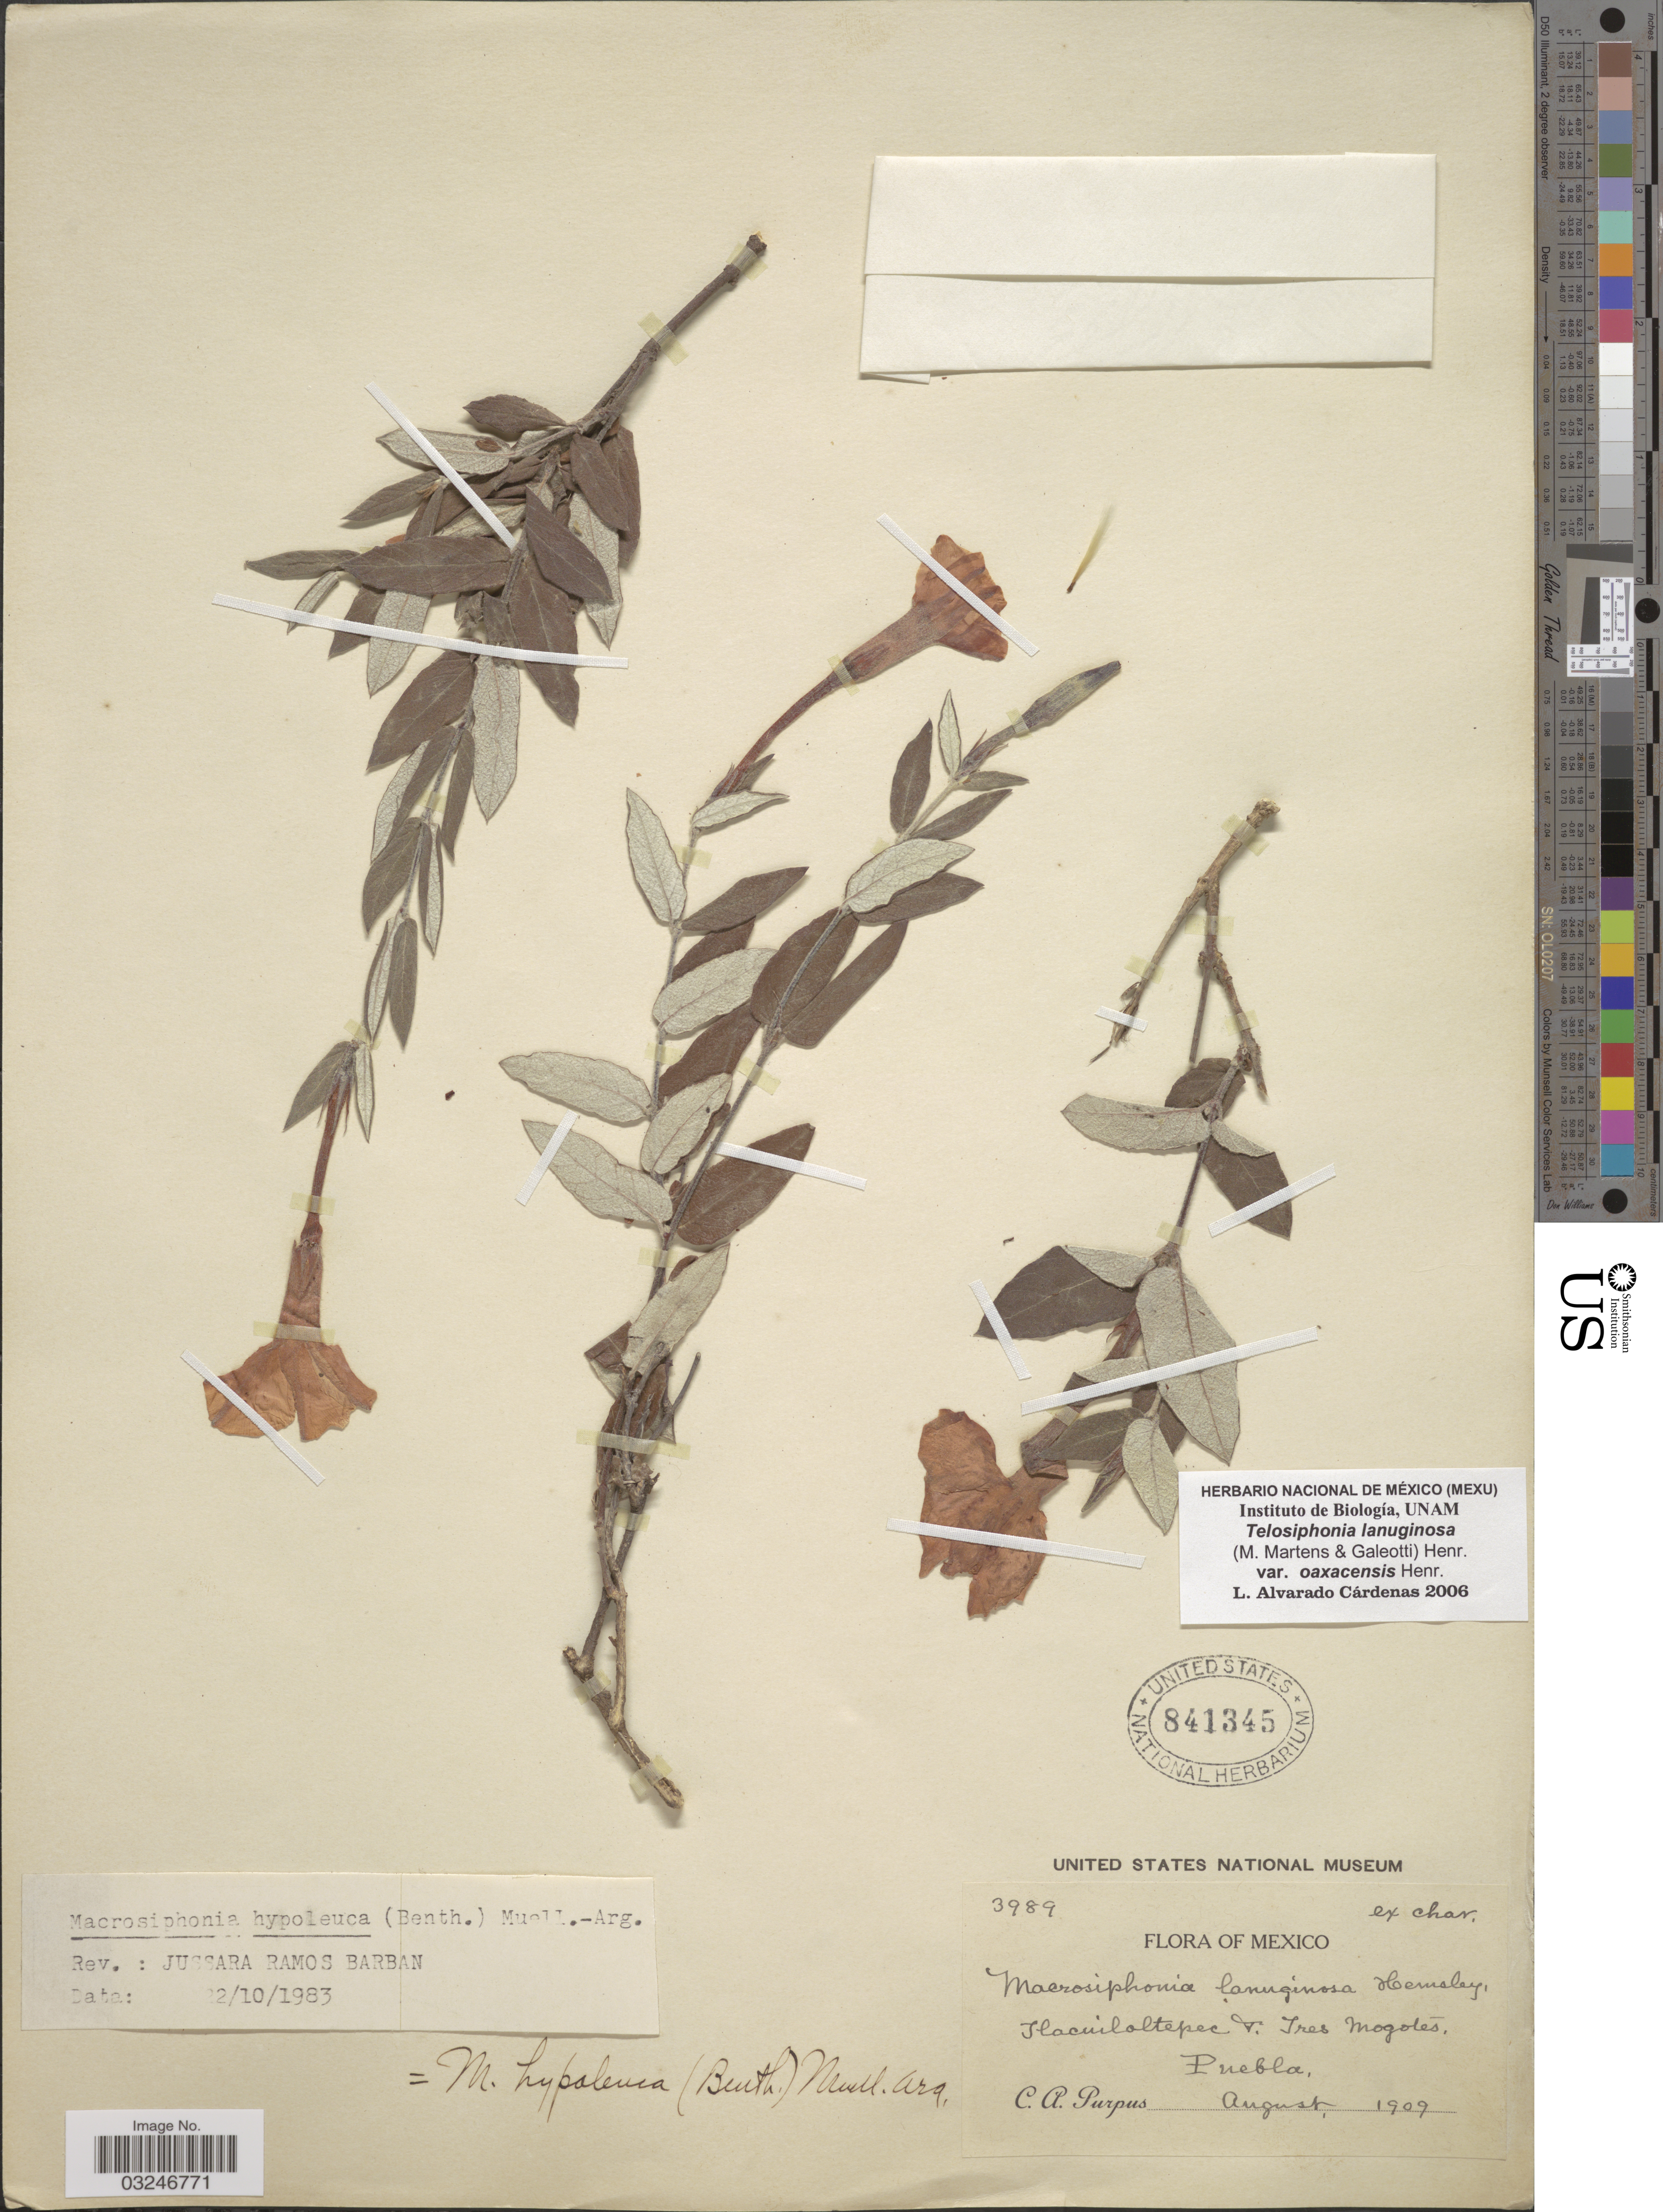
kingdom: Plantae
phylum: Tracheophyta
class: Magnoliopsida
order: Gentianales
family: Apocynaceae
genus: Telosiphonia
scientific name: Telosiphonia lanuginosa var. oaxacensis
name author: Henrickson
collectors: C. A. Purpus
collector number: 3989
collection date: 1909-08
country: Mexico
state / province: Puebla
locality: Ilacuiloltepec F. Tres Mogotes.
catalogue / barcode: US 841345